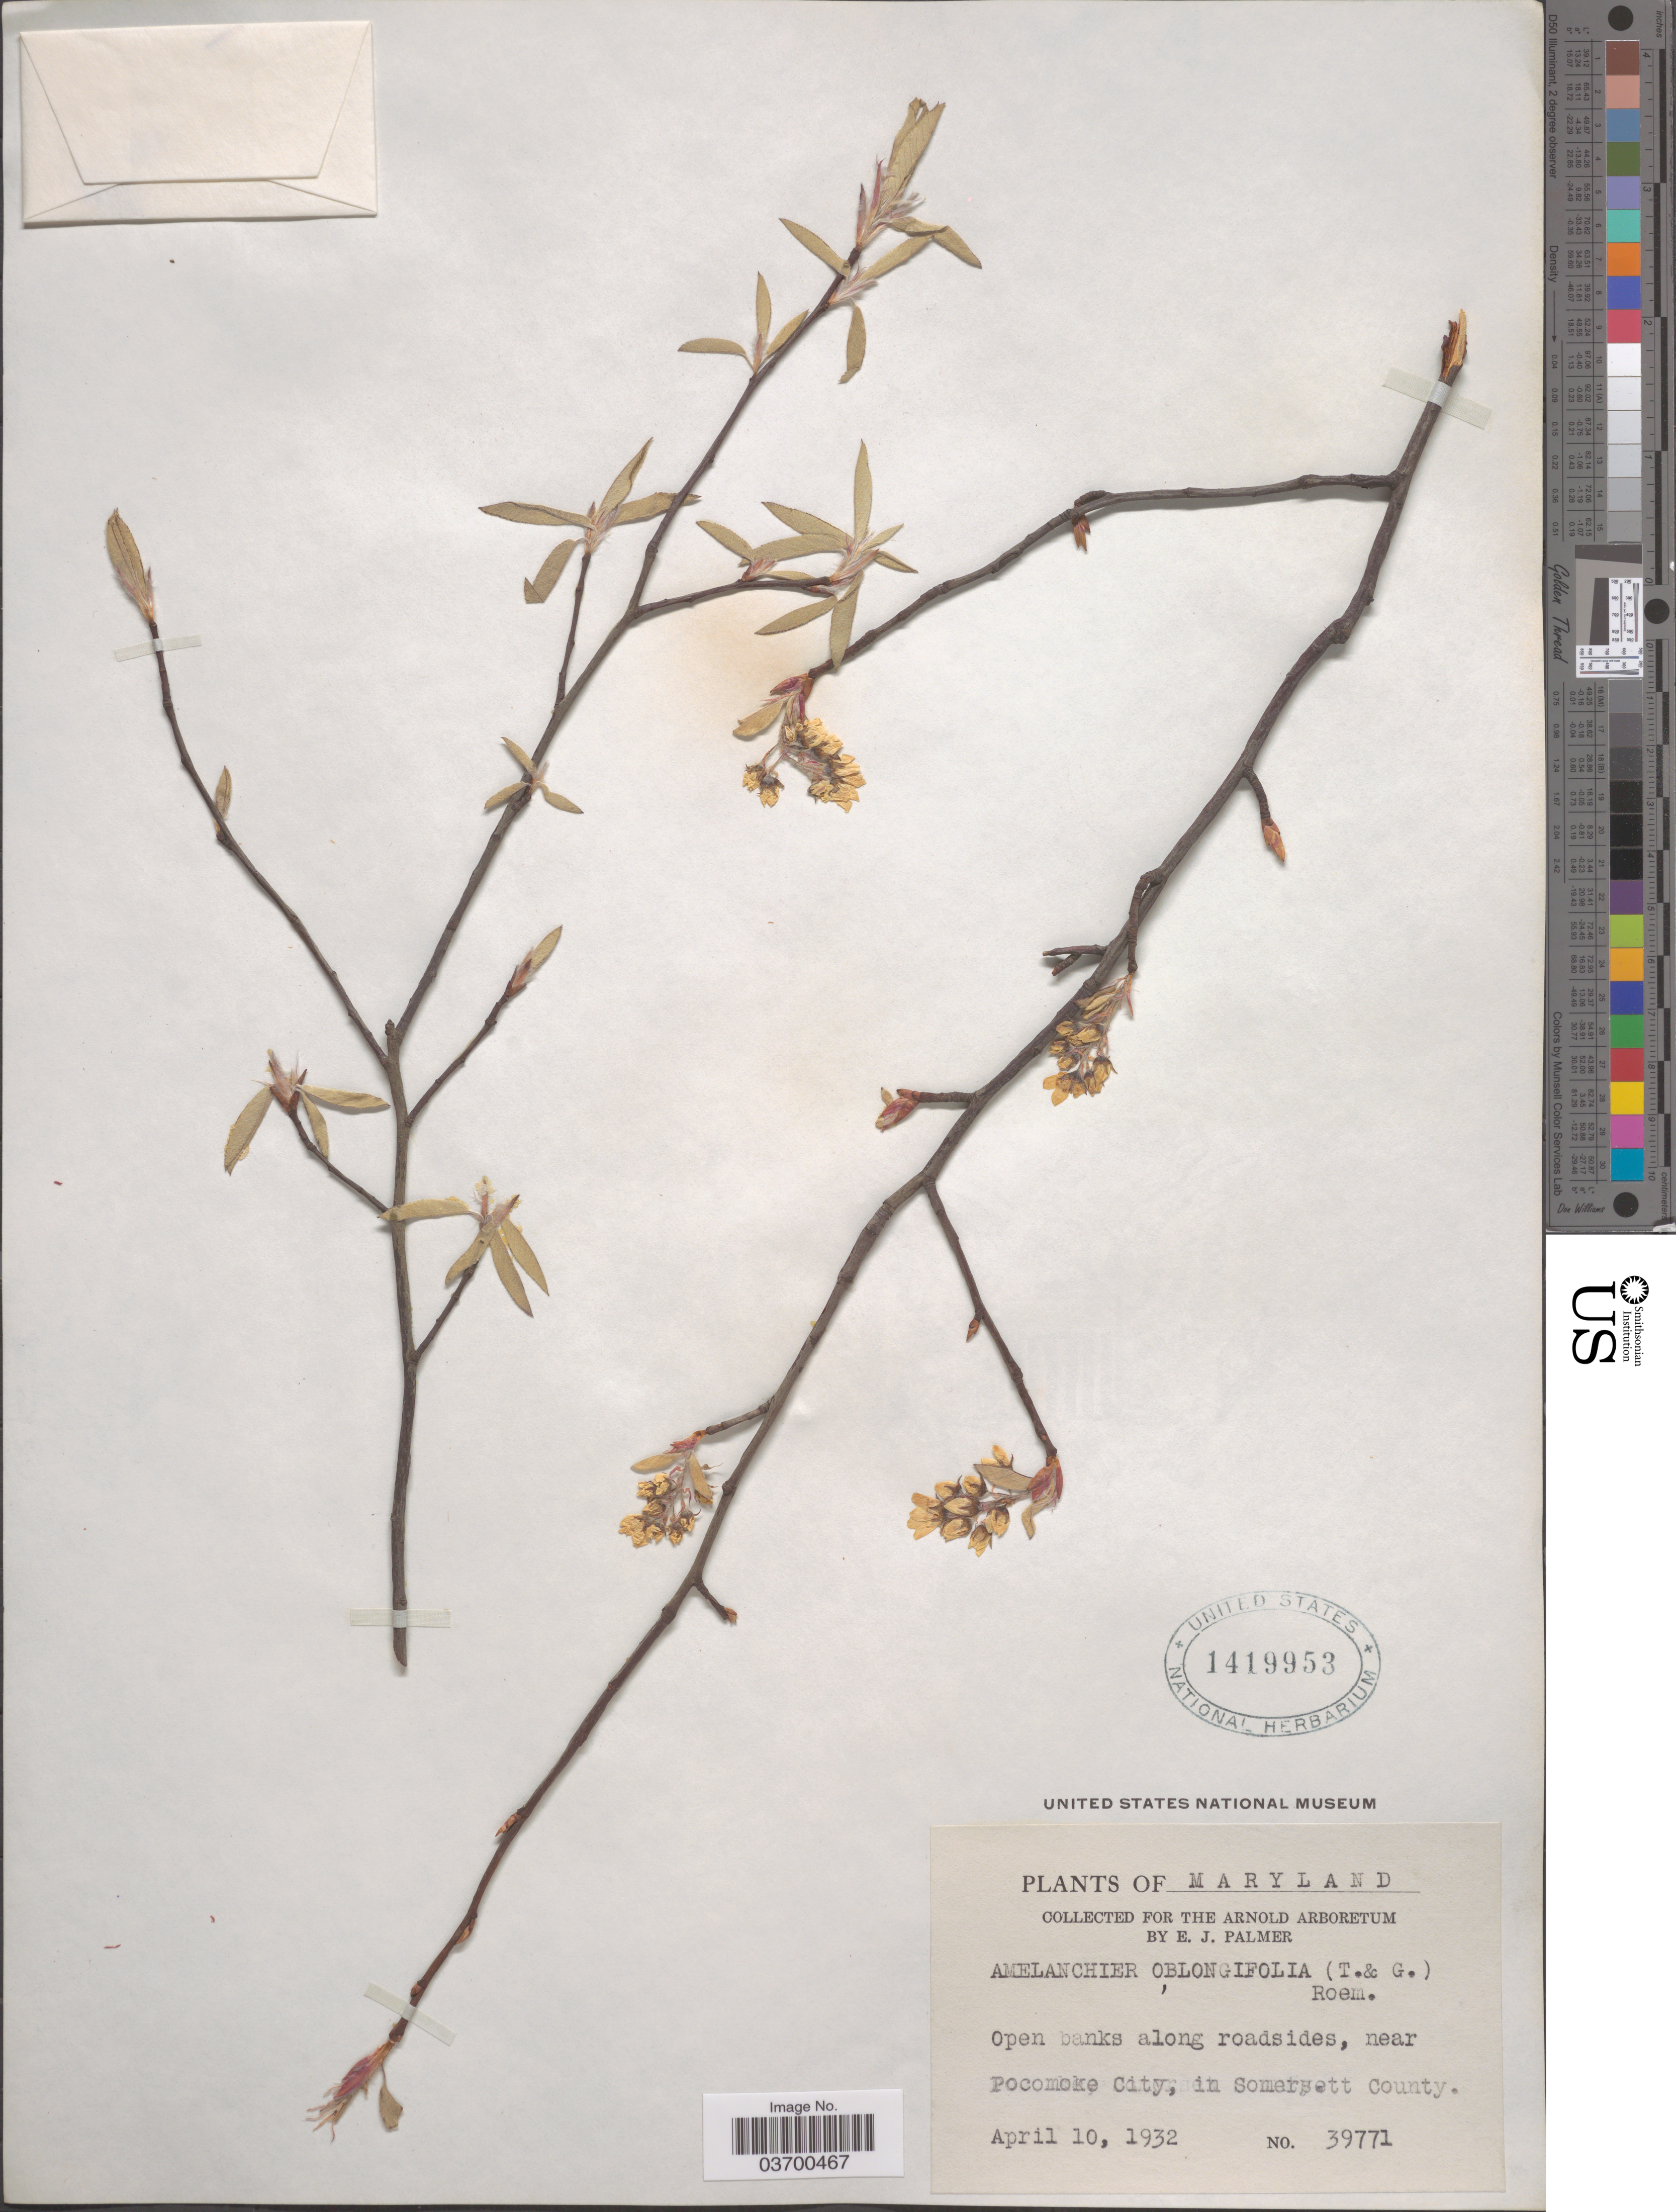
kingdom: Plantae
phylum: Tracheophyta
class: Magnoliopsida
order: Rosales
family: Rosaceae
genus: Amelanchier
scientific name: Amelanchier canadensis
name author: (L.) Medic.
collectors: E. J. Palmer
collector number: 39771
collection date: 1932-04-10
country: United States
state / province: Maryland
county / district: Somerset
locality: Open banks along roadsides, near Pocomoke City, in Somersett County.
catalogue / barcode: US 1419953